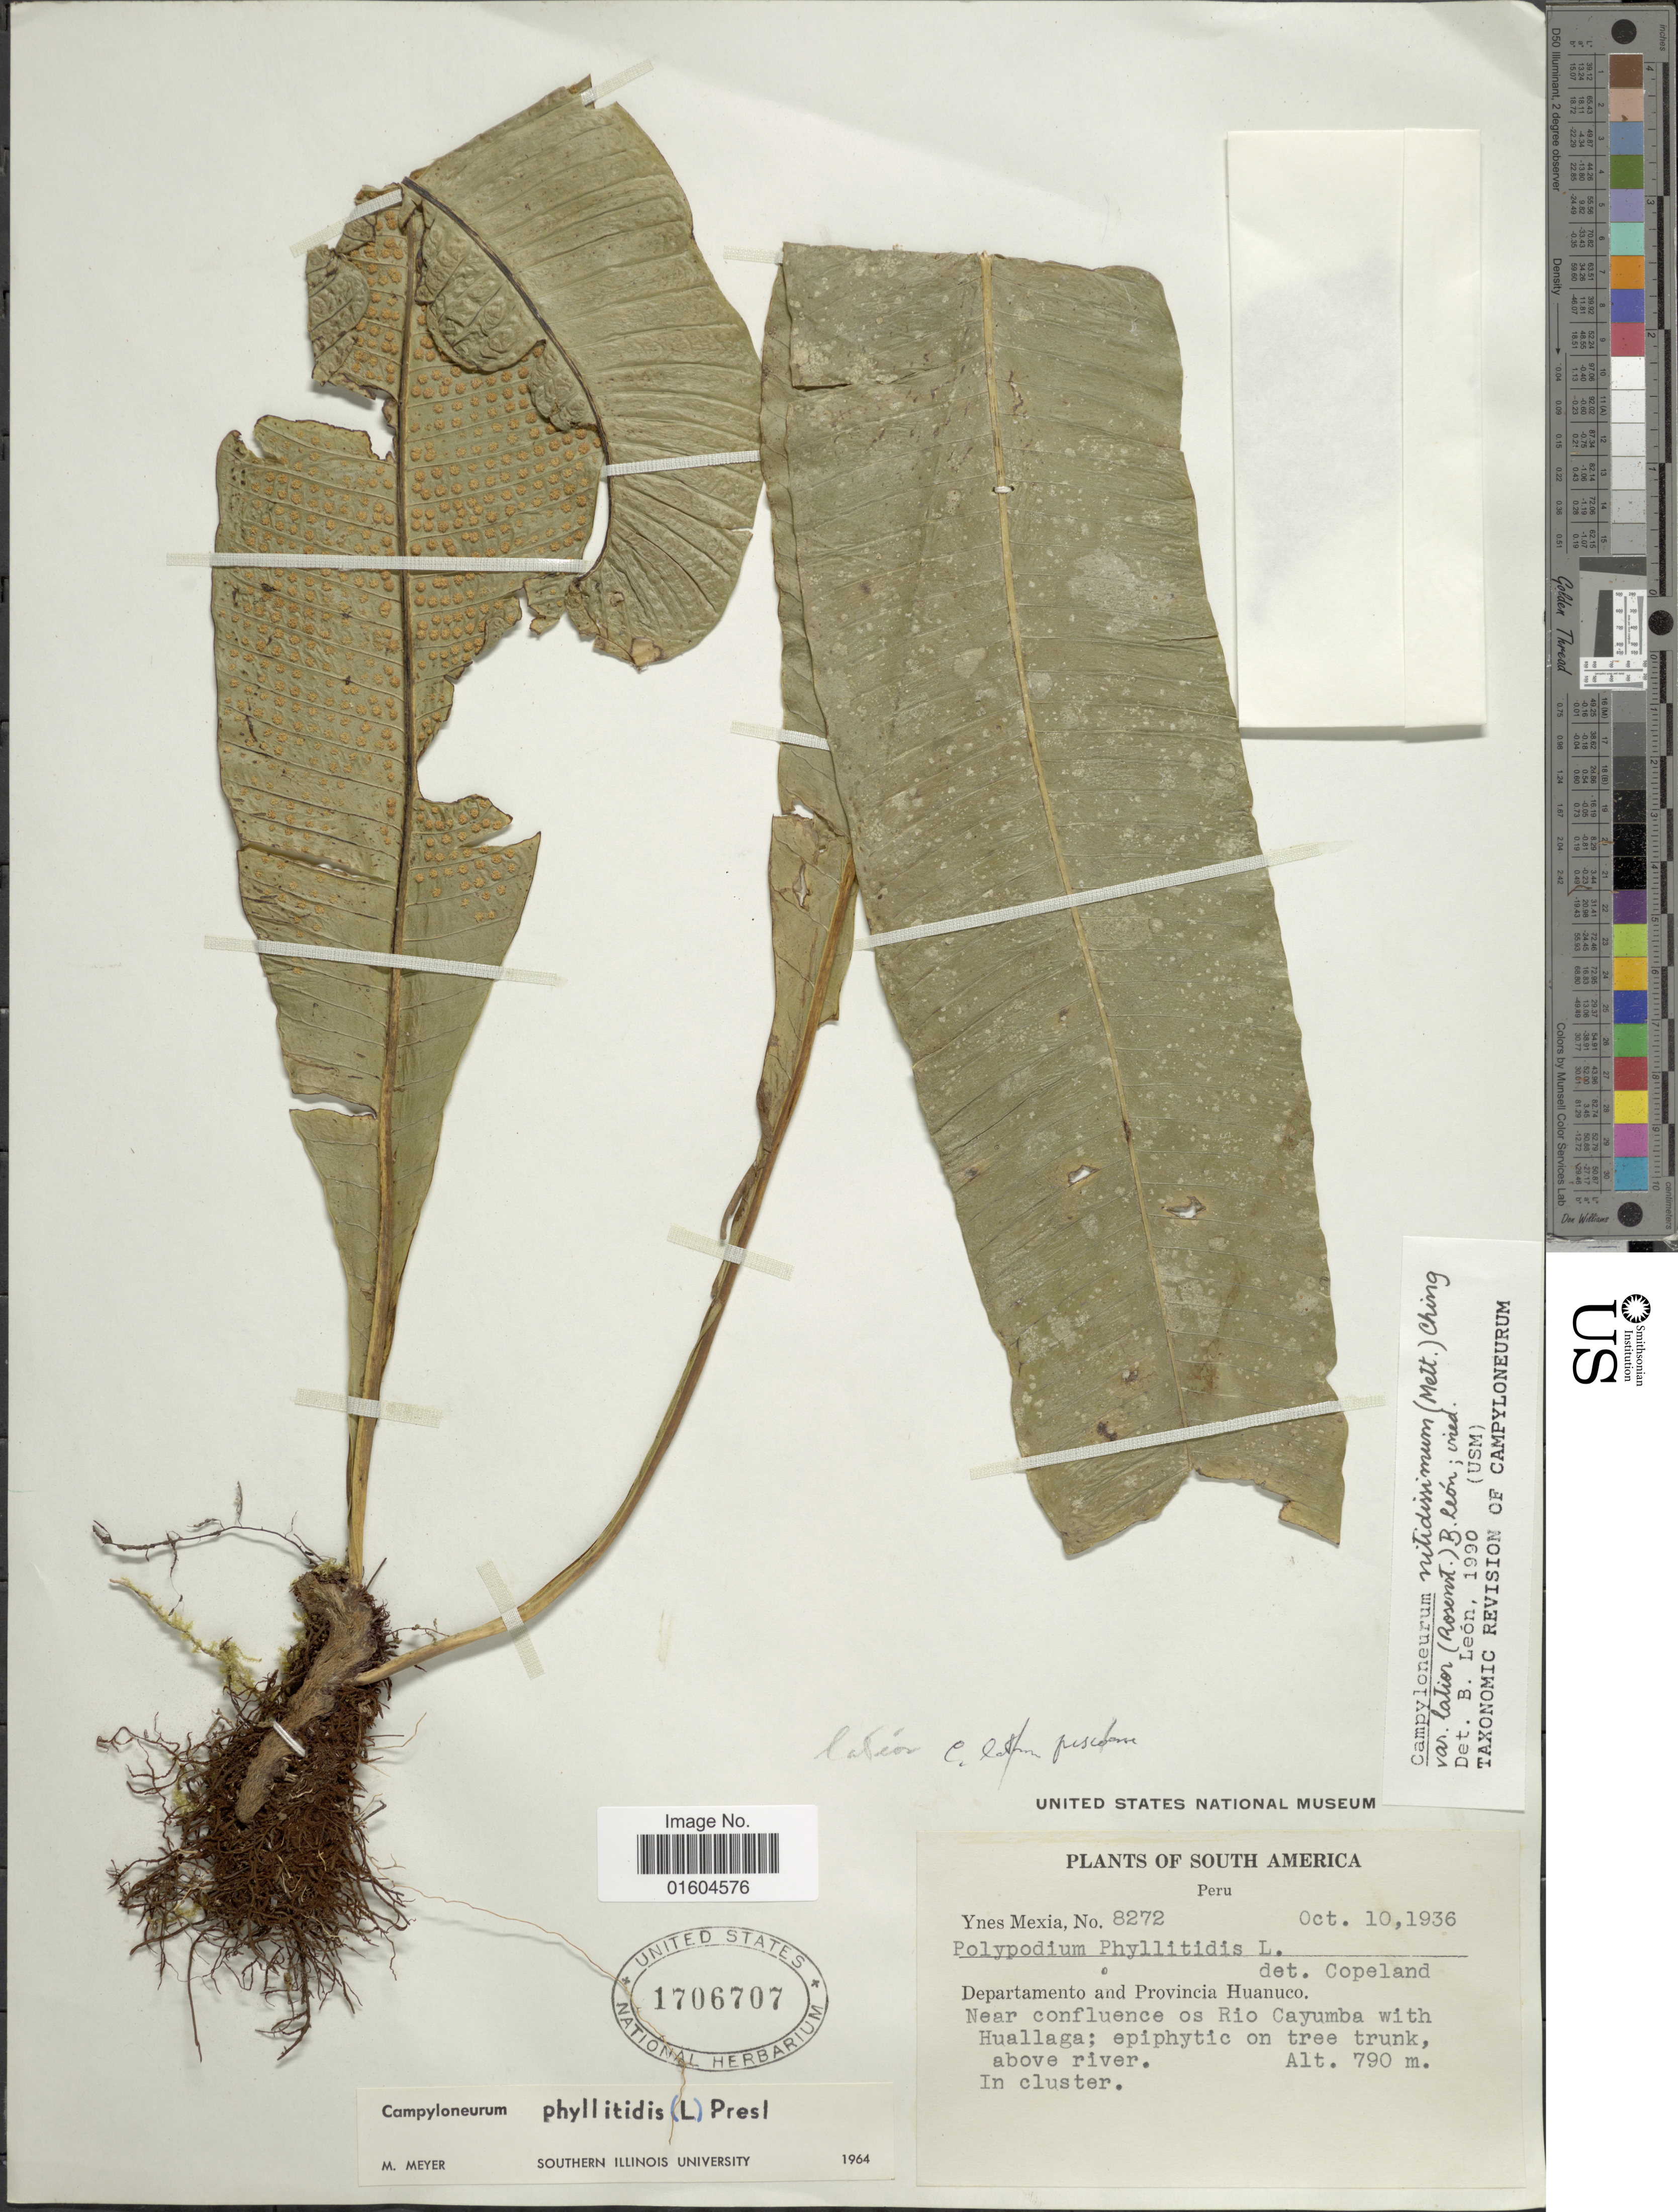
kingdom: Plantae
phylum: Tracheophyta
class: Polypodiopsida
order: Polypodiales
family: Polypodiaceae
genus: Campyloneurum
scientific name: Campyloneurum nitidissimum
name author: (Mett.) Ching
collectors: Y. Mexia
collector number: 8272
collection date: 1936-10-10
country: Peru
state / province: Huánuco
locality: South America, Peru, Departamento and Provincia Huanuco. Near confluence of Rio Cayumba with Huallaga; above river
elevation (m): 790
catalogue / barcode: US 1706707